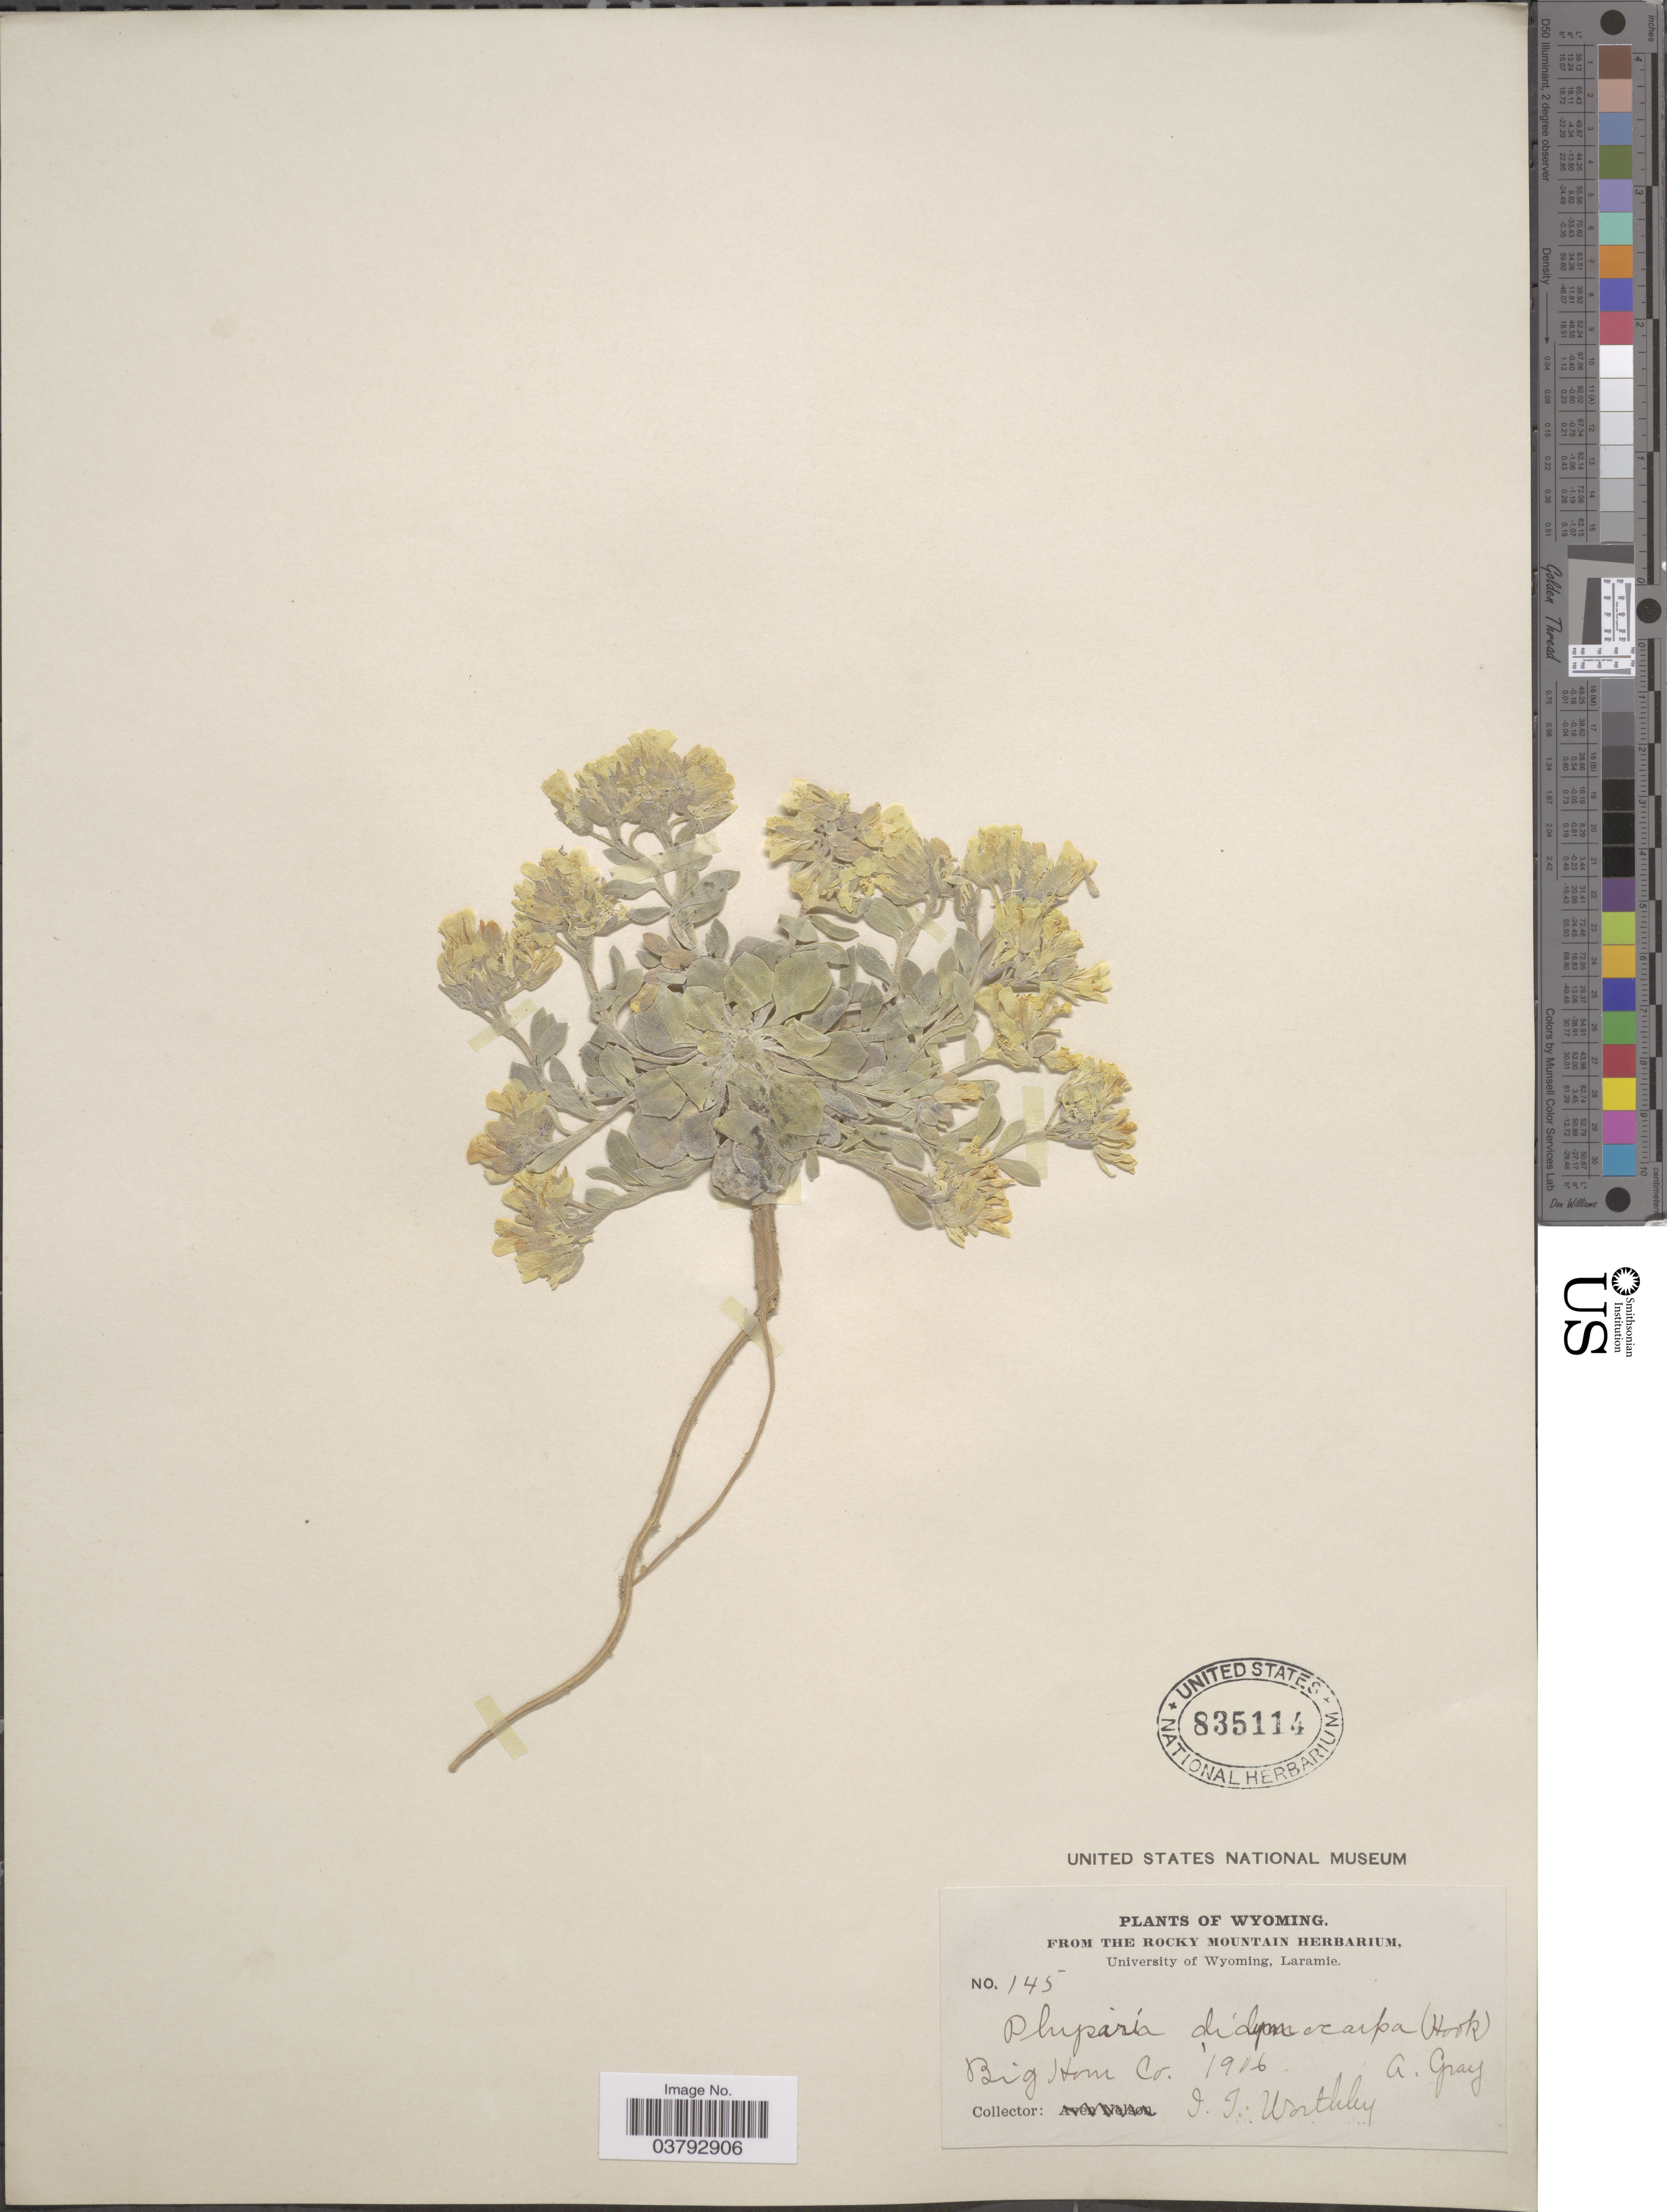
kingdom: Plantae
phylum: Tracheophyta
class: Magnoliopsida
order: Brassicales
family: Brassicaceae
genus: Physaria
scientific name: Physaria didymocarpa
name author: (Hook.) A. Gray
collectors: J. Worthley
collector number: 145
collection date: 1906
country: United States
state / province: Wyoming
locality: Big Horn Co.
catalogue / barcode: US 835114